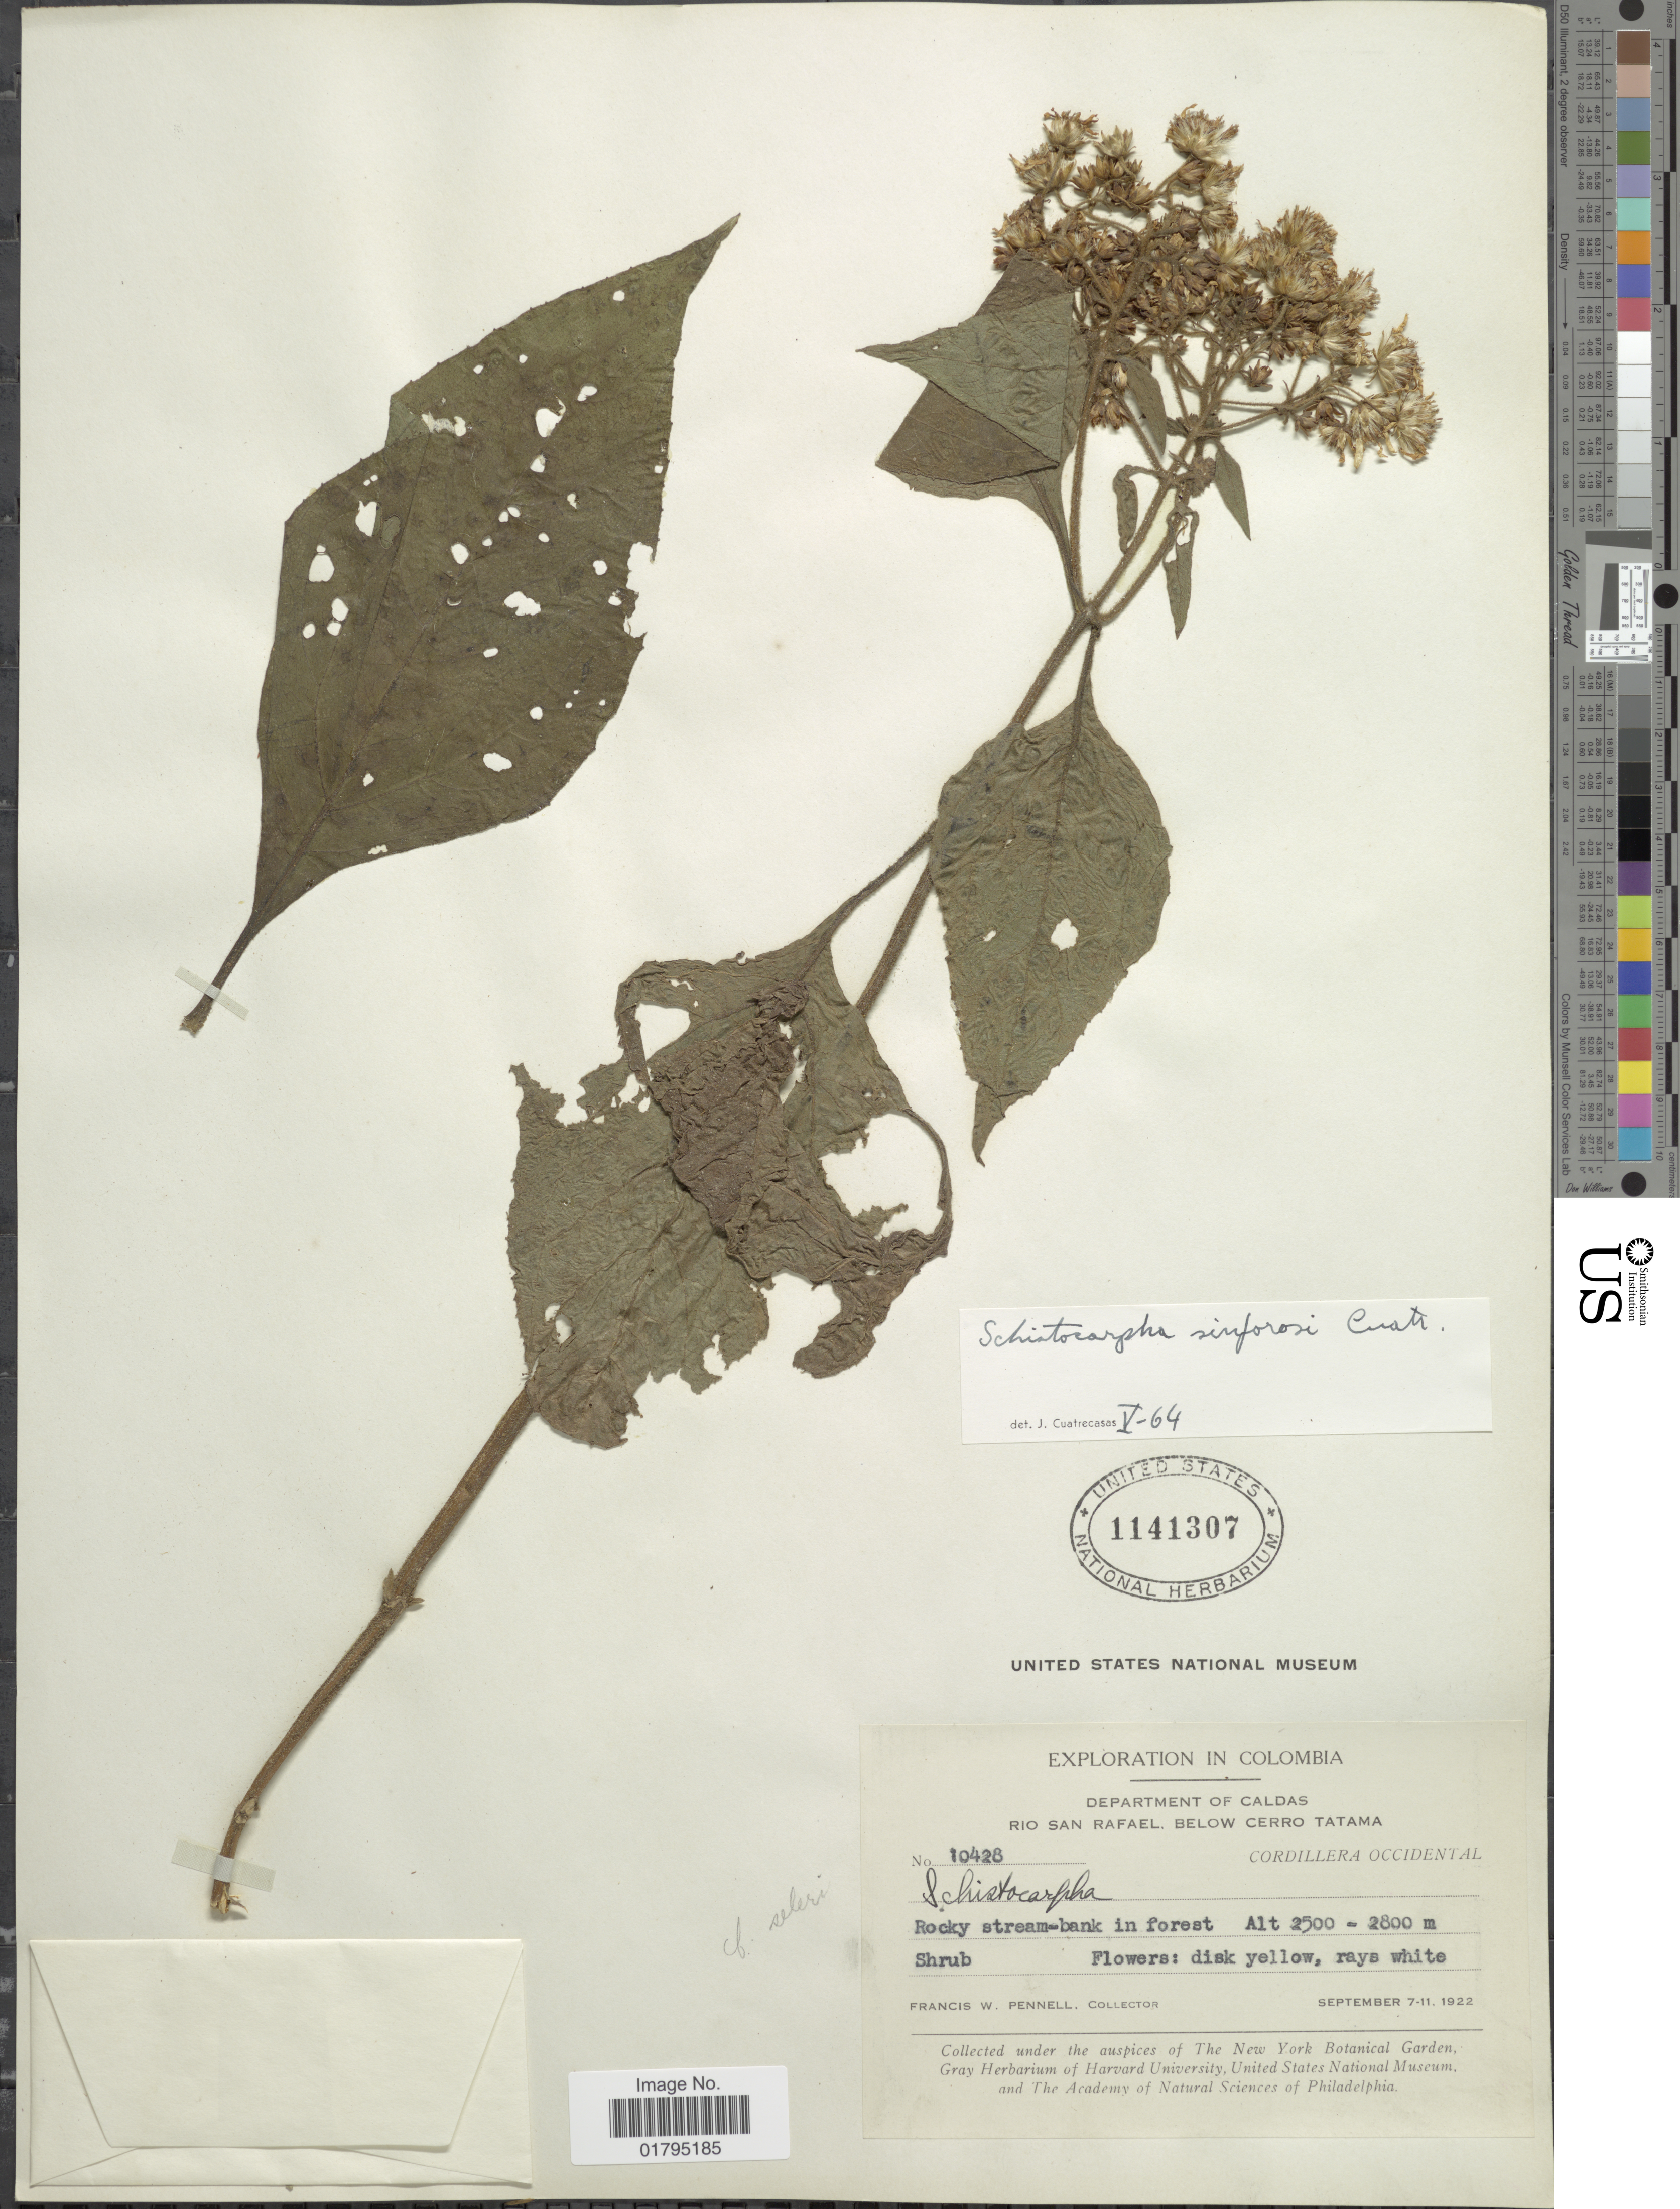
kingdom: Plantae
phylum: Tracheophyta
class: Magnoliopsida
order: Asterales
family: Asteraceae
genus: Schistocarpha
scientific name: Schistocarpha sinforosii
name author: Cuatrec.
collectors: F. W. Pennell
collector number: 10428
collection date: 1922-09-07/1922-09-11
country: Colombia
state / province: Caldas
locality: Department of Caldas, Rio San Rafael, below Cerro Tatama, Cordillera Occidental.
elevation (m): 2500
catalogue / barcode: US 1141307